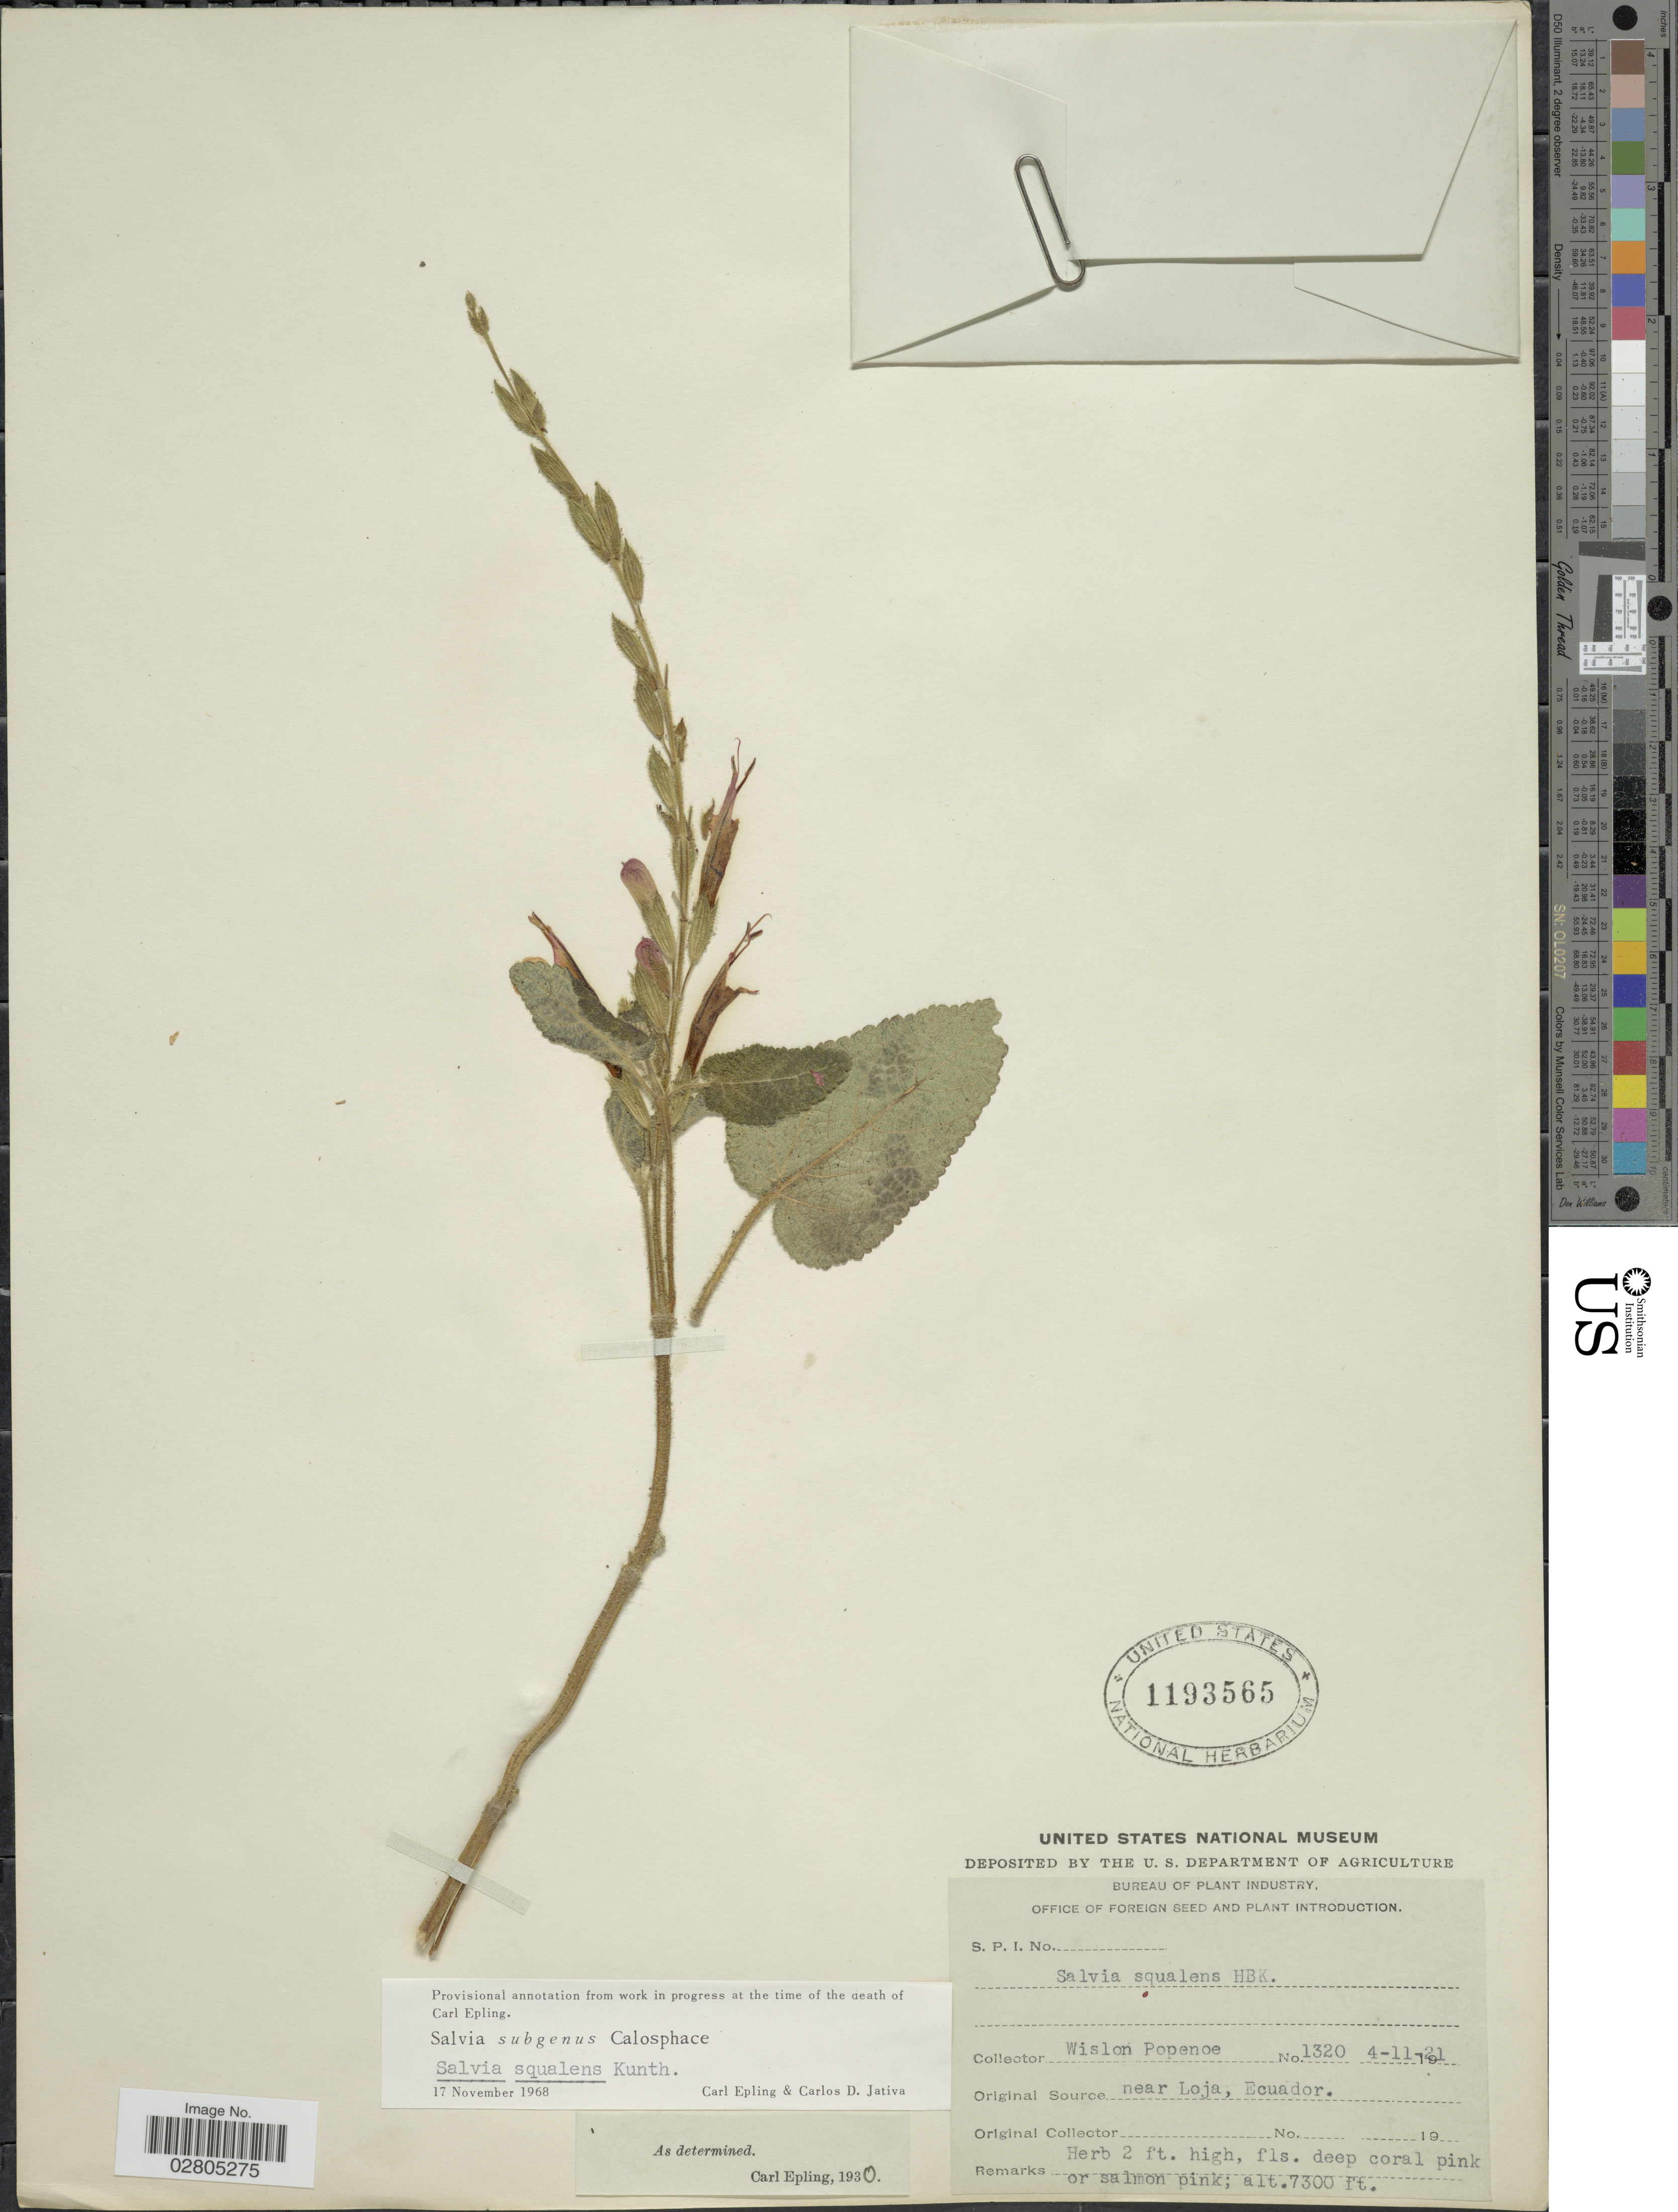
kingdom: Plantae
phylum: Tracheophyta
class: Magnoliopsida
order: Lamiales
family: Lamiaceae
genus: Salvia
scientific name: Salvia squalens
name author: Kunth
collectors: W. Popenoe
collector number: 1320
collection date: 1921-11-04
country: Ecuador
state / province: Loja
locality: Near Loja.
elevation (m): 2225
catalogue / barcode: US 1193565